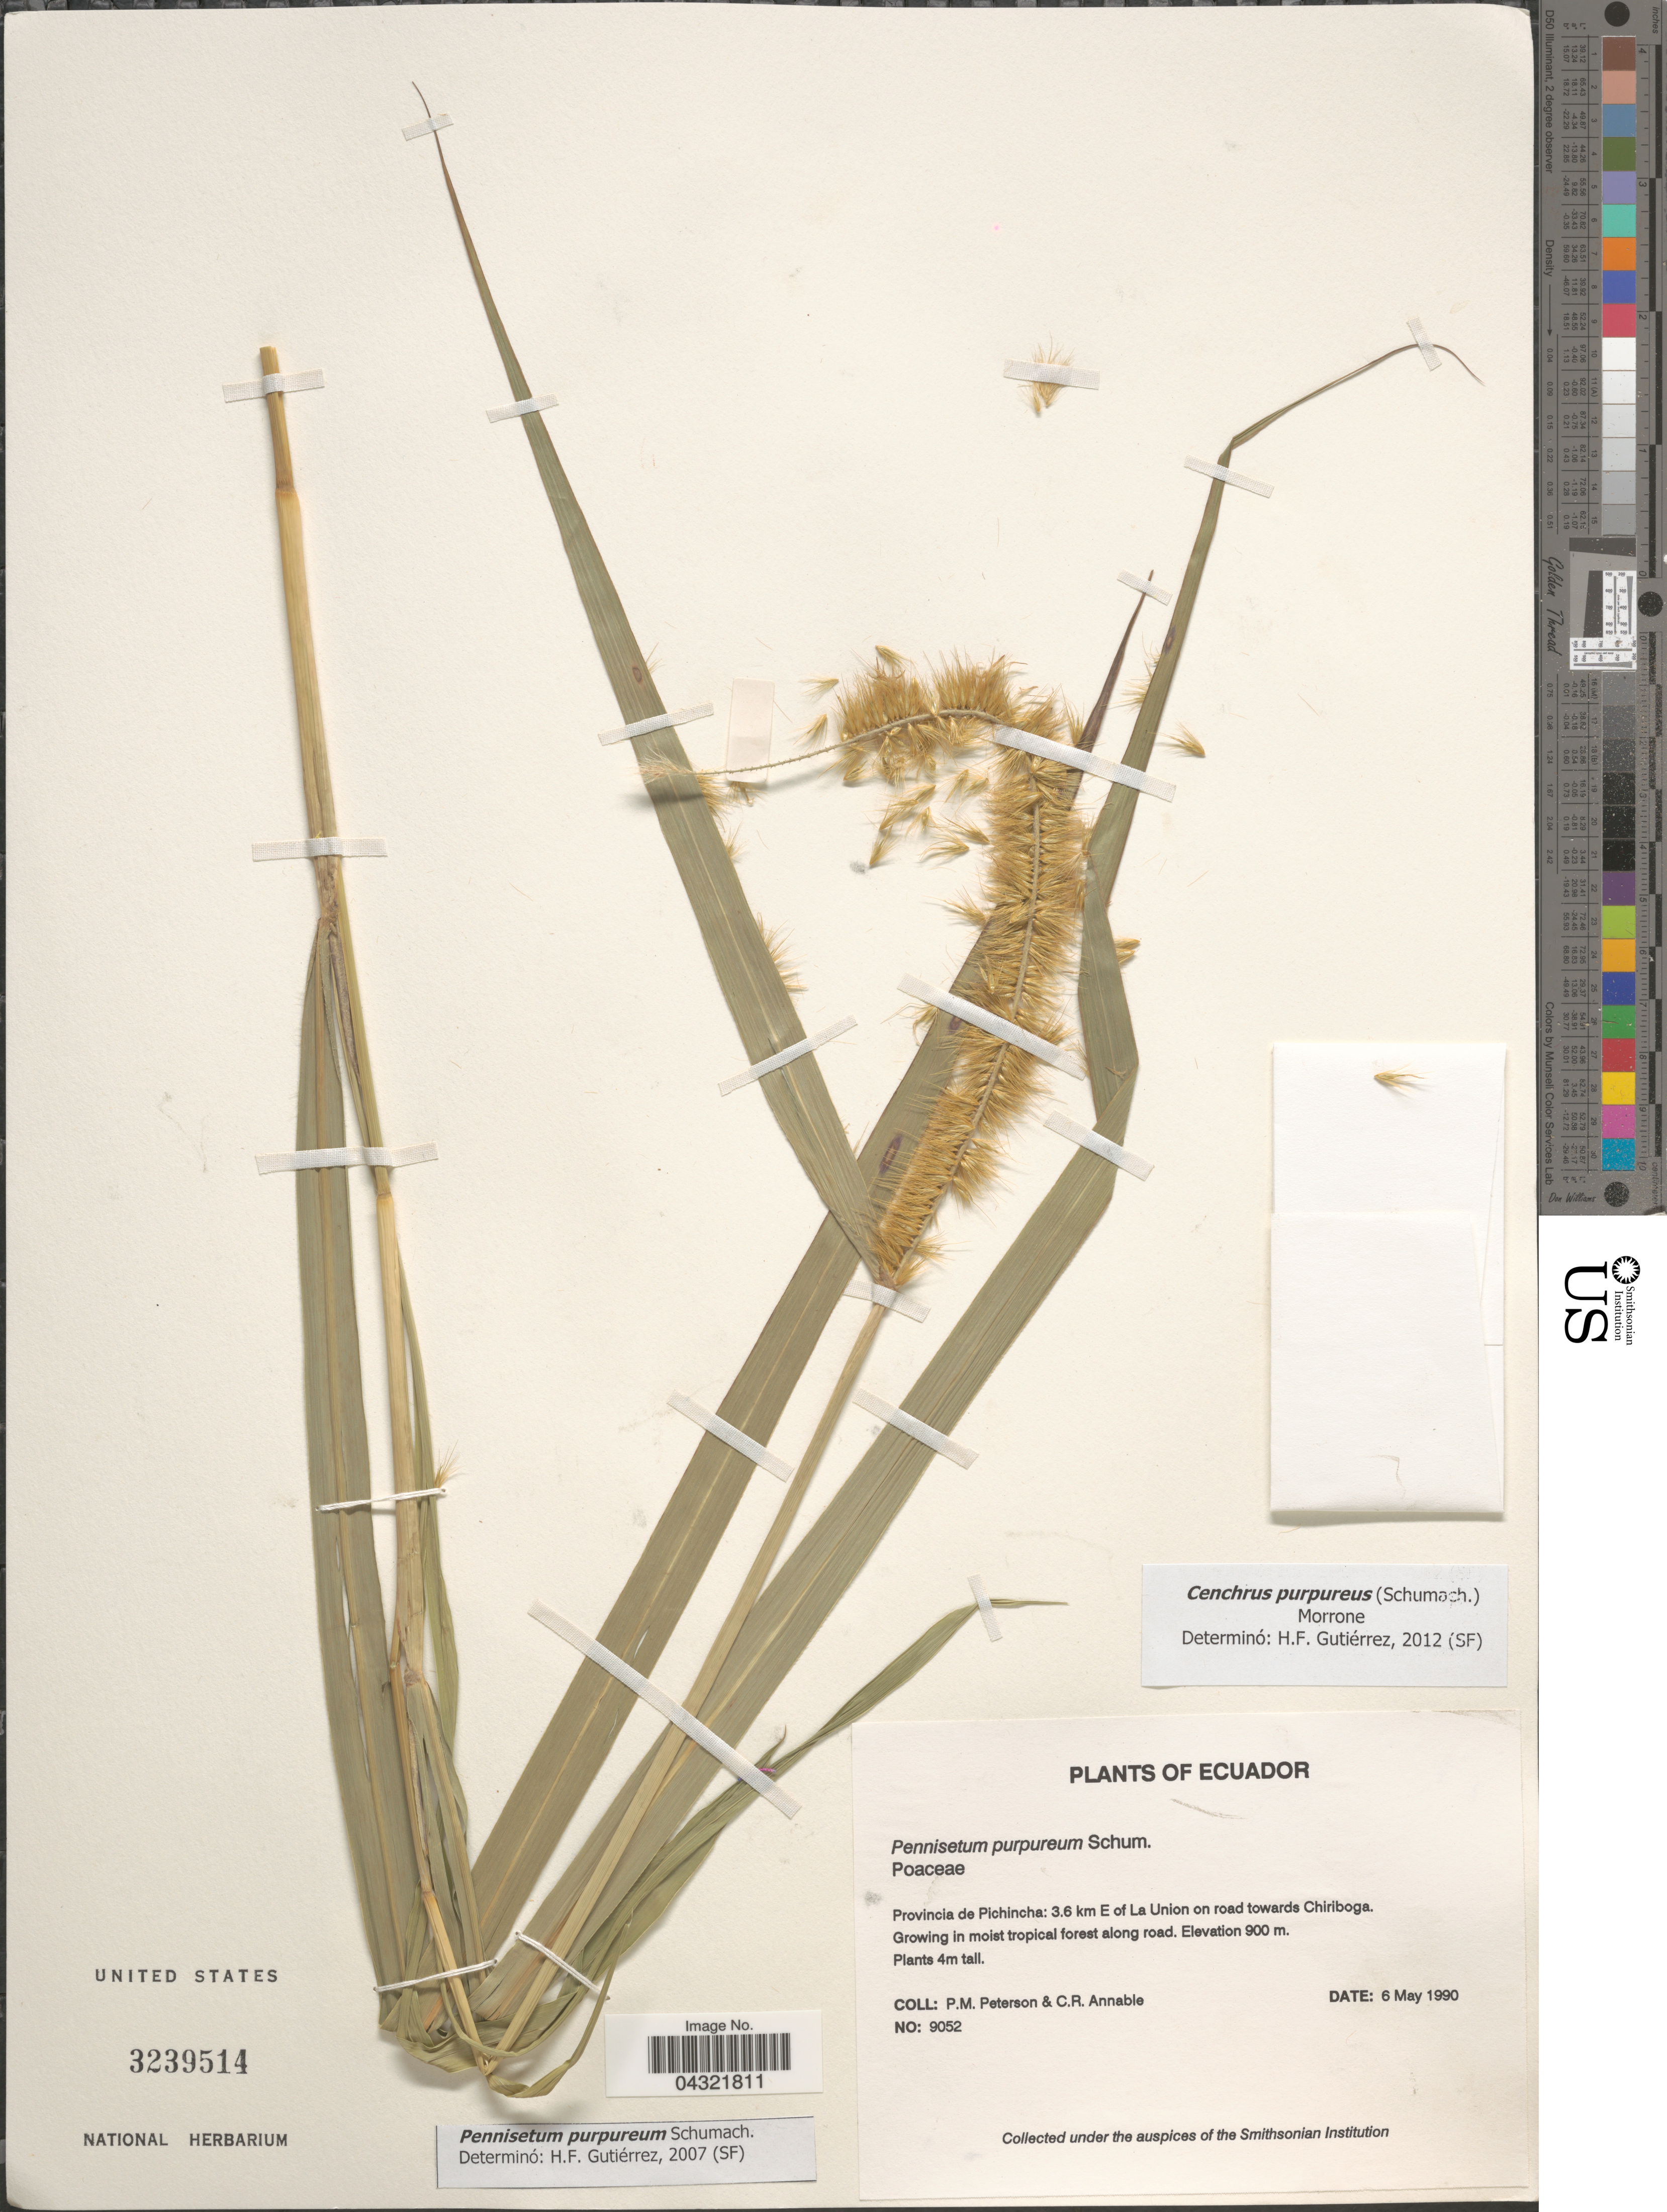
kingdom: Plantae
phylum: Tracheophyta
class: Liliopsida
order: Poales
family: Poaceae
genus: Cenchrus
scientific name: Cenchrus purpureus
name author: (Schumach.) Morrone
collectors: P. M. Peterson & C. R. Annable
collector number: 9052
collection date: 1990-05-06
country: Ecuador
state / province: Pichincha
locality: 3.6 km E of La Union on road towards Chiriboga. Growing in moist tropical forest along road.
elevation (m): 900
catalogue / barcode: US 3239514